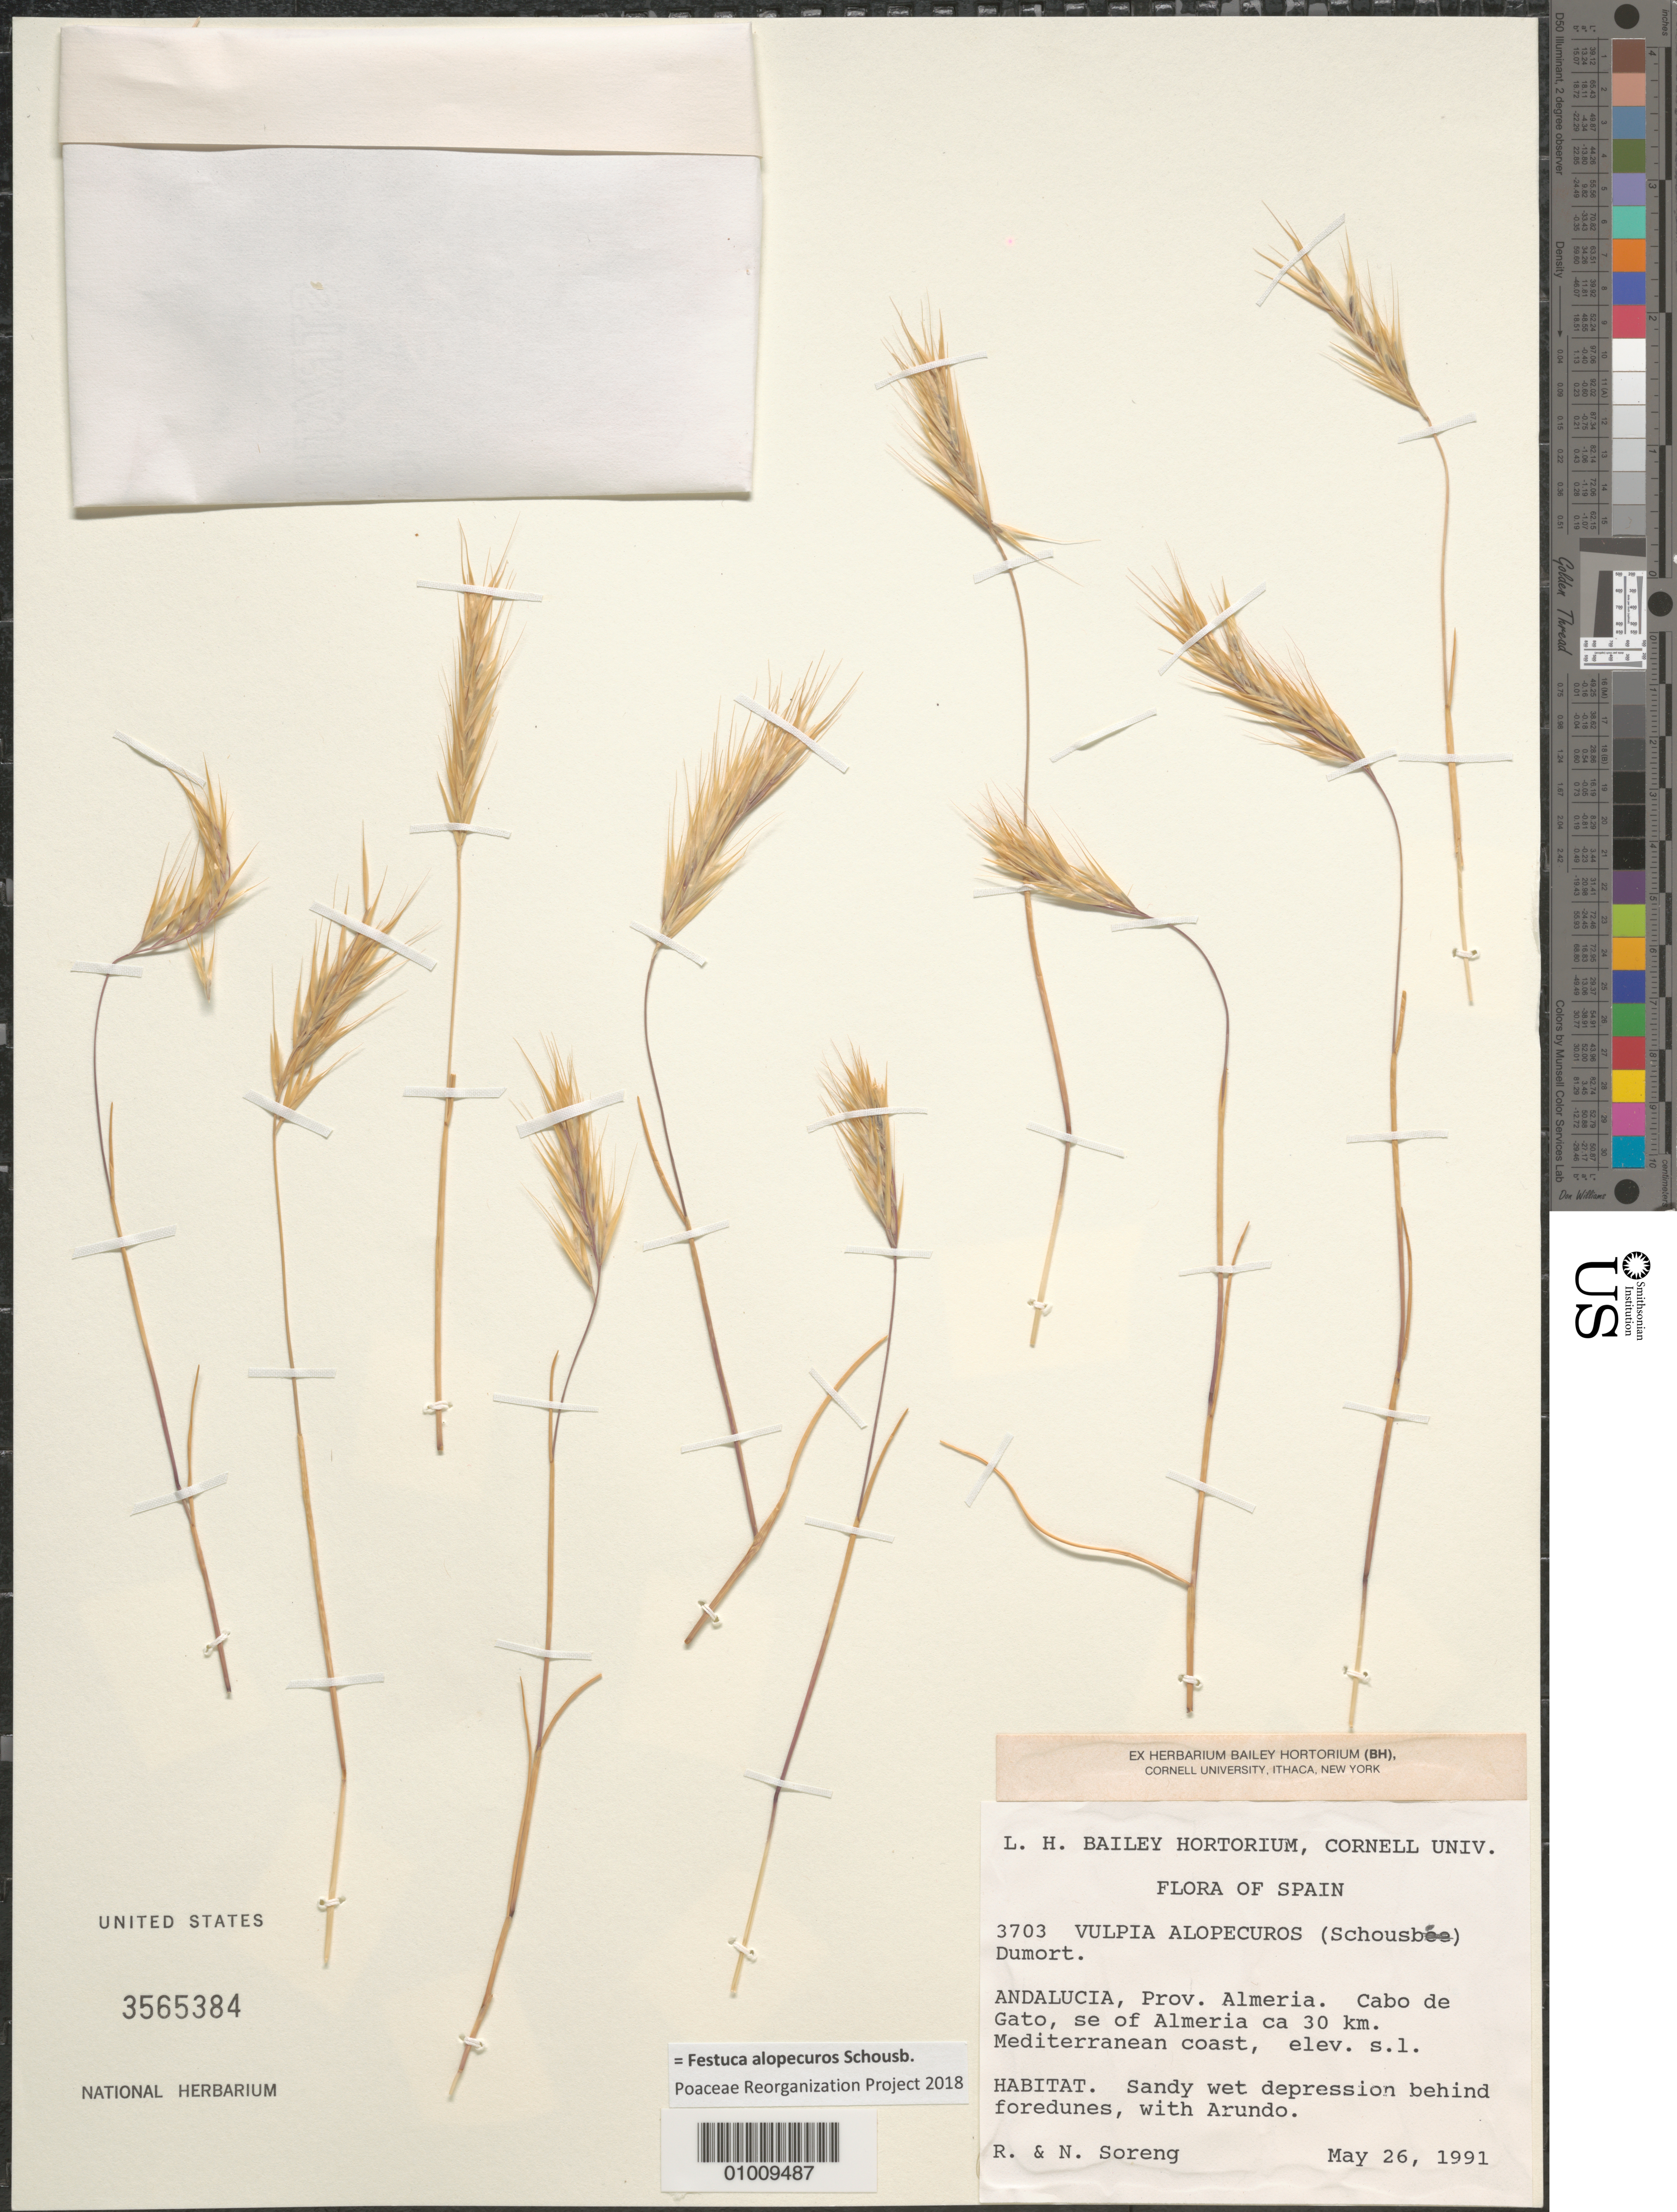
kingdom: Plantae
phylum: Tracheophyta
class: Liliopsida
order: Poales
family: Poaceae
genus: Festuca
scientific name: Festuca alopecuros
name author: Schousb.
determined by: Poaceae Reorganization Project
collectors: R. J. Soreng & N. L. Soreng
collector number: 3703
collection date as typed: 26 May 1991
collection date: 1991-05-26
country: Spain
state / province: Andalucia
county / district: Almeria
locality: Cabo de Gato, SE of Almeria ca 30 km Mediterranean coast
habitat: Sandy wet depression behind foredunes, with Arundo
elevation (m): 1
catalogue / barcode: US 3565384